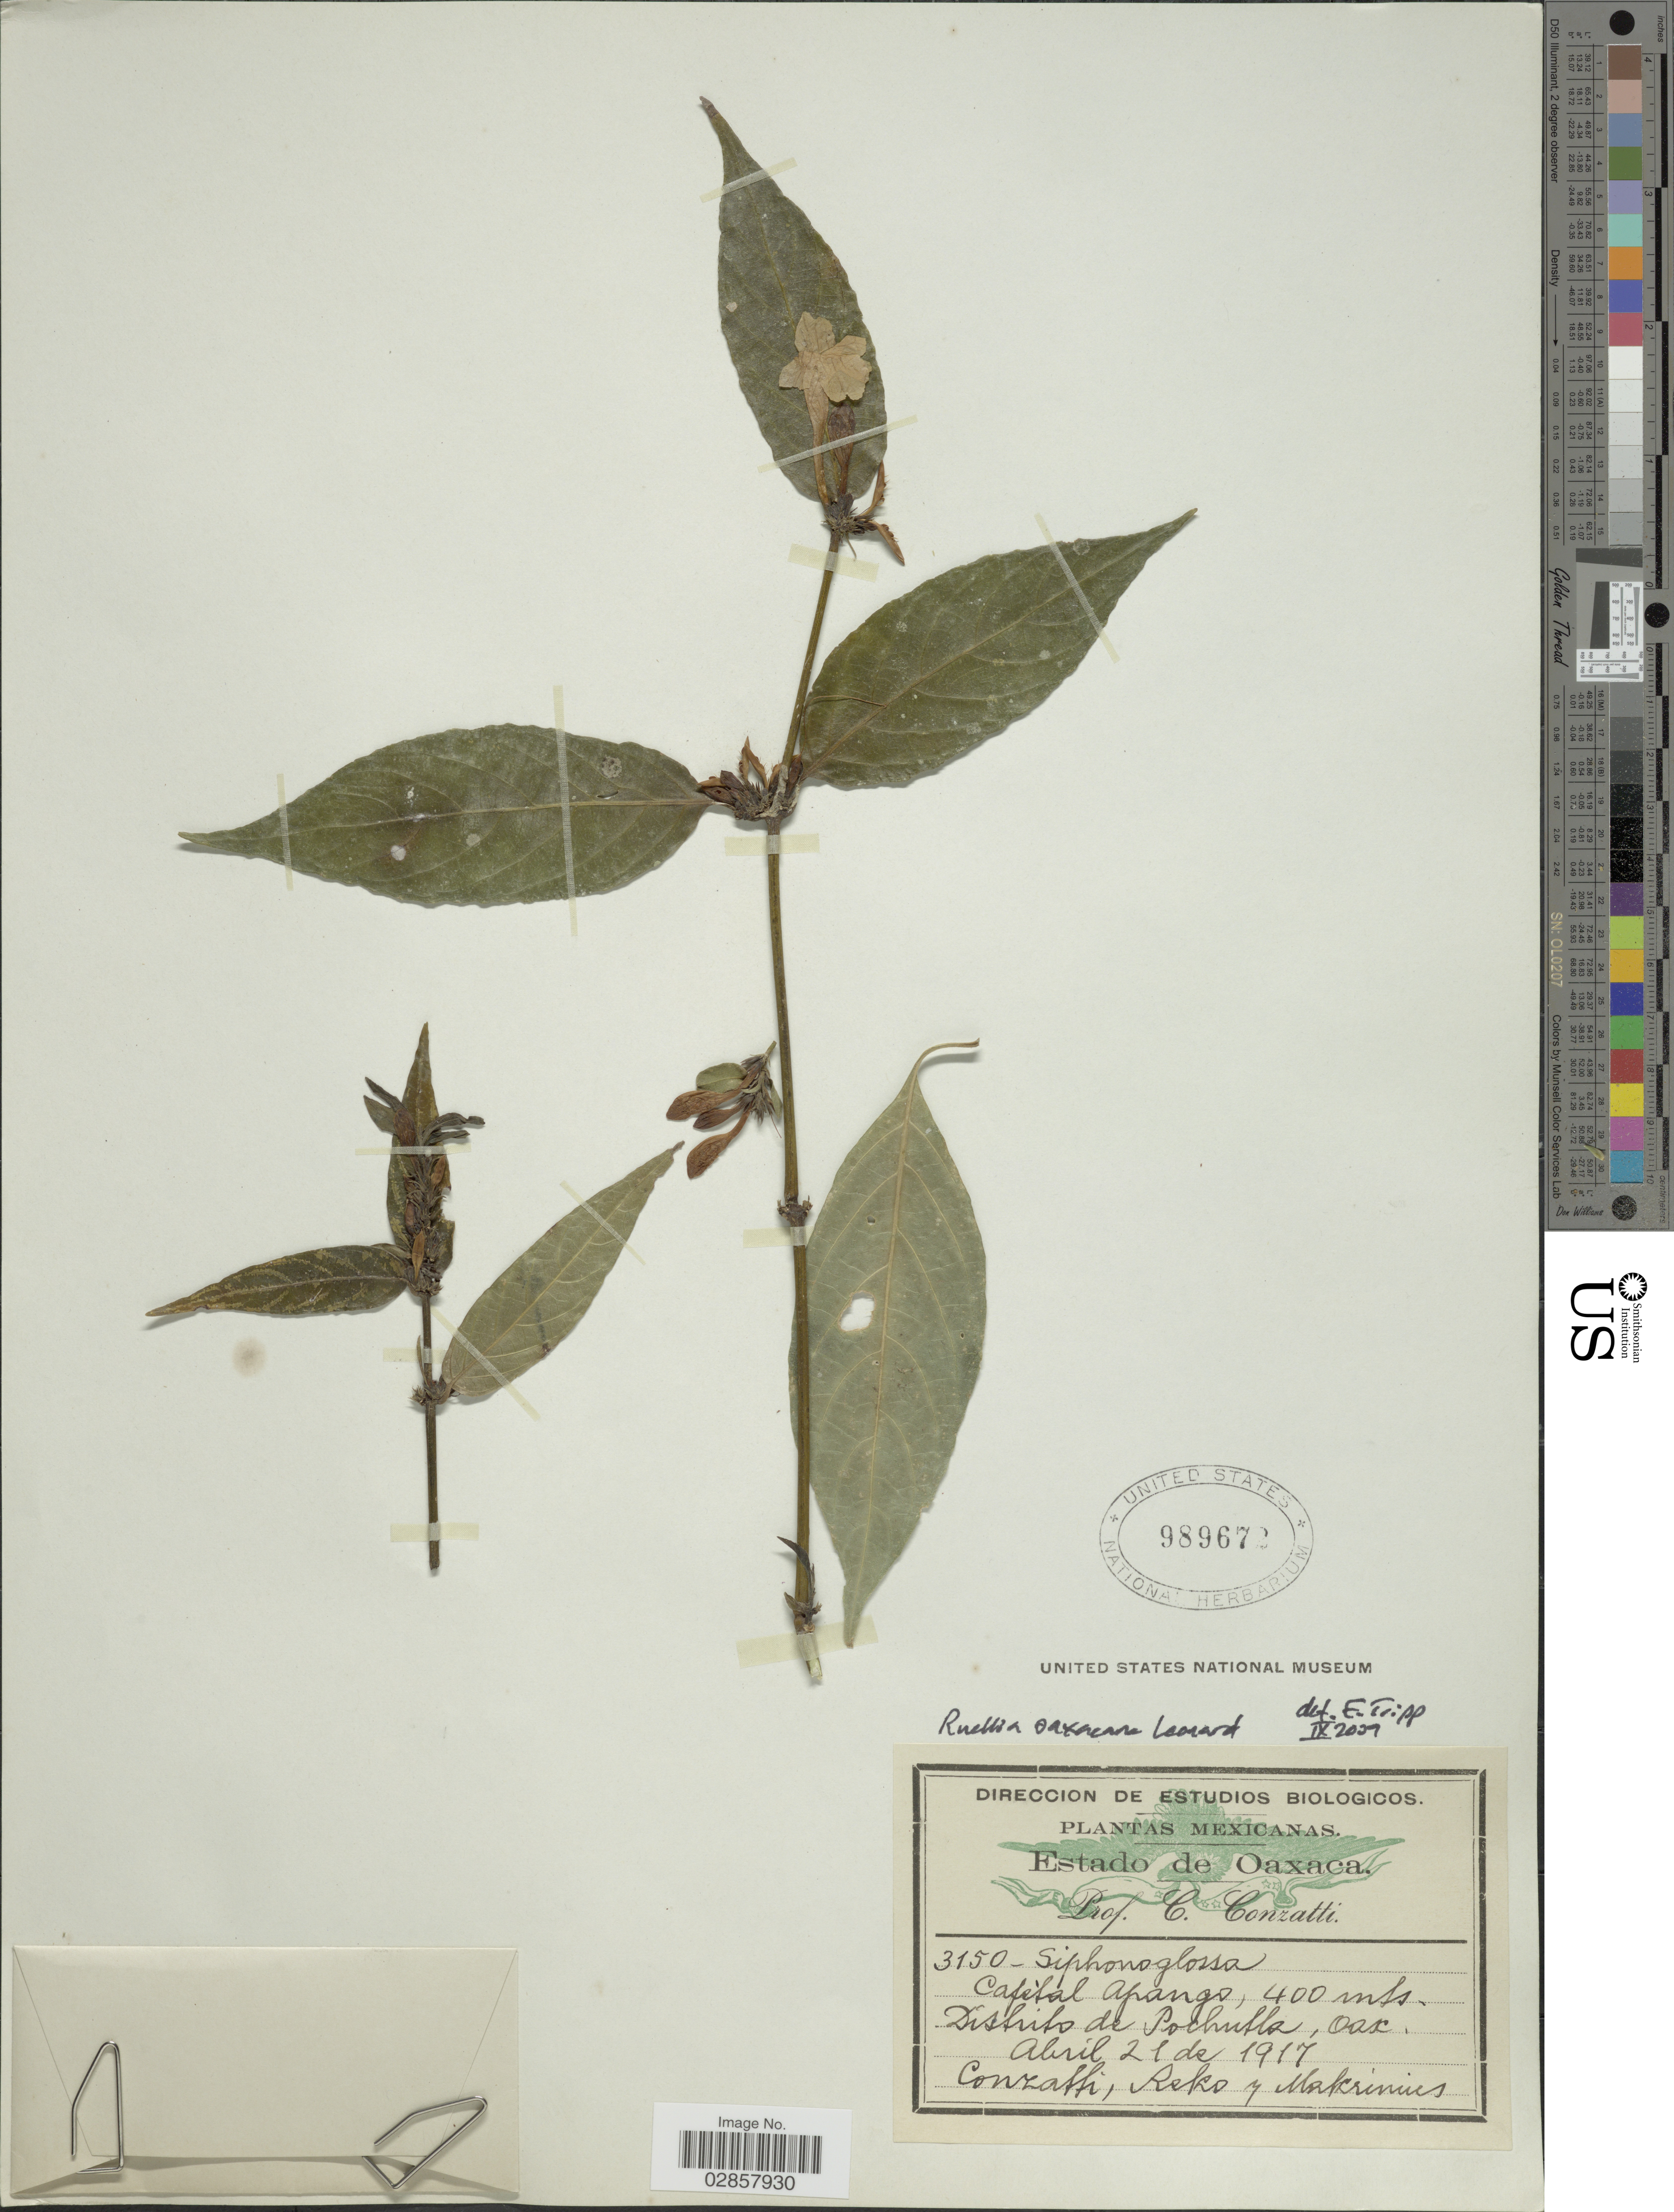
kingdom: Plantae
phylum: Tracheophyta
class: Magnoliopsida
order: Lamiales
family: Acanthaceae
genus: Ruellia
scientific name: Ruellia oaxacana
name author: Leonard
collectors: C. Conzatti, -. Reko & -. Makrinius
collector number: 3150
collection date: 1917-04-21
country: Mexico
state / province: Oaxaca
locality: Cafétal Apango. Distrito de Pochutla.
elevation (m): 400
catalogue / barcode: US 989672